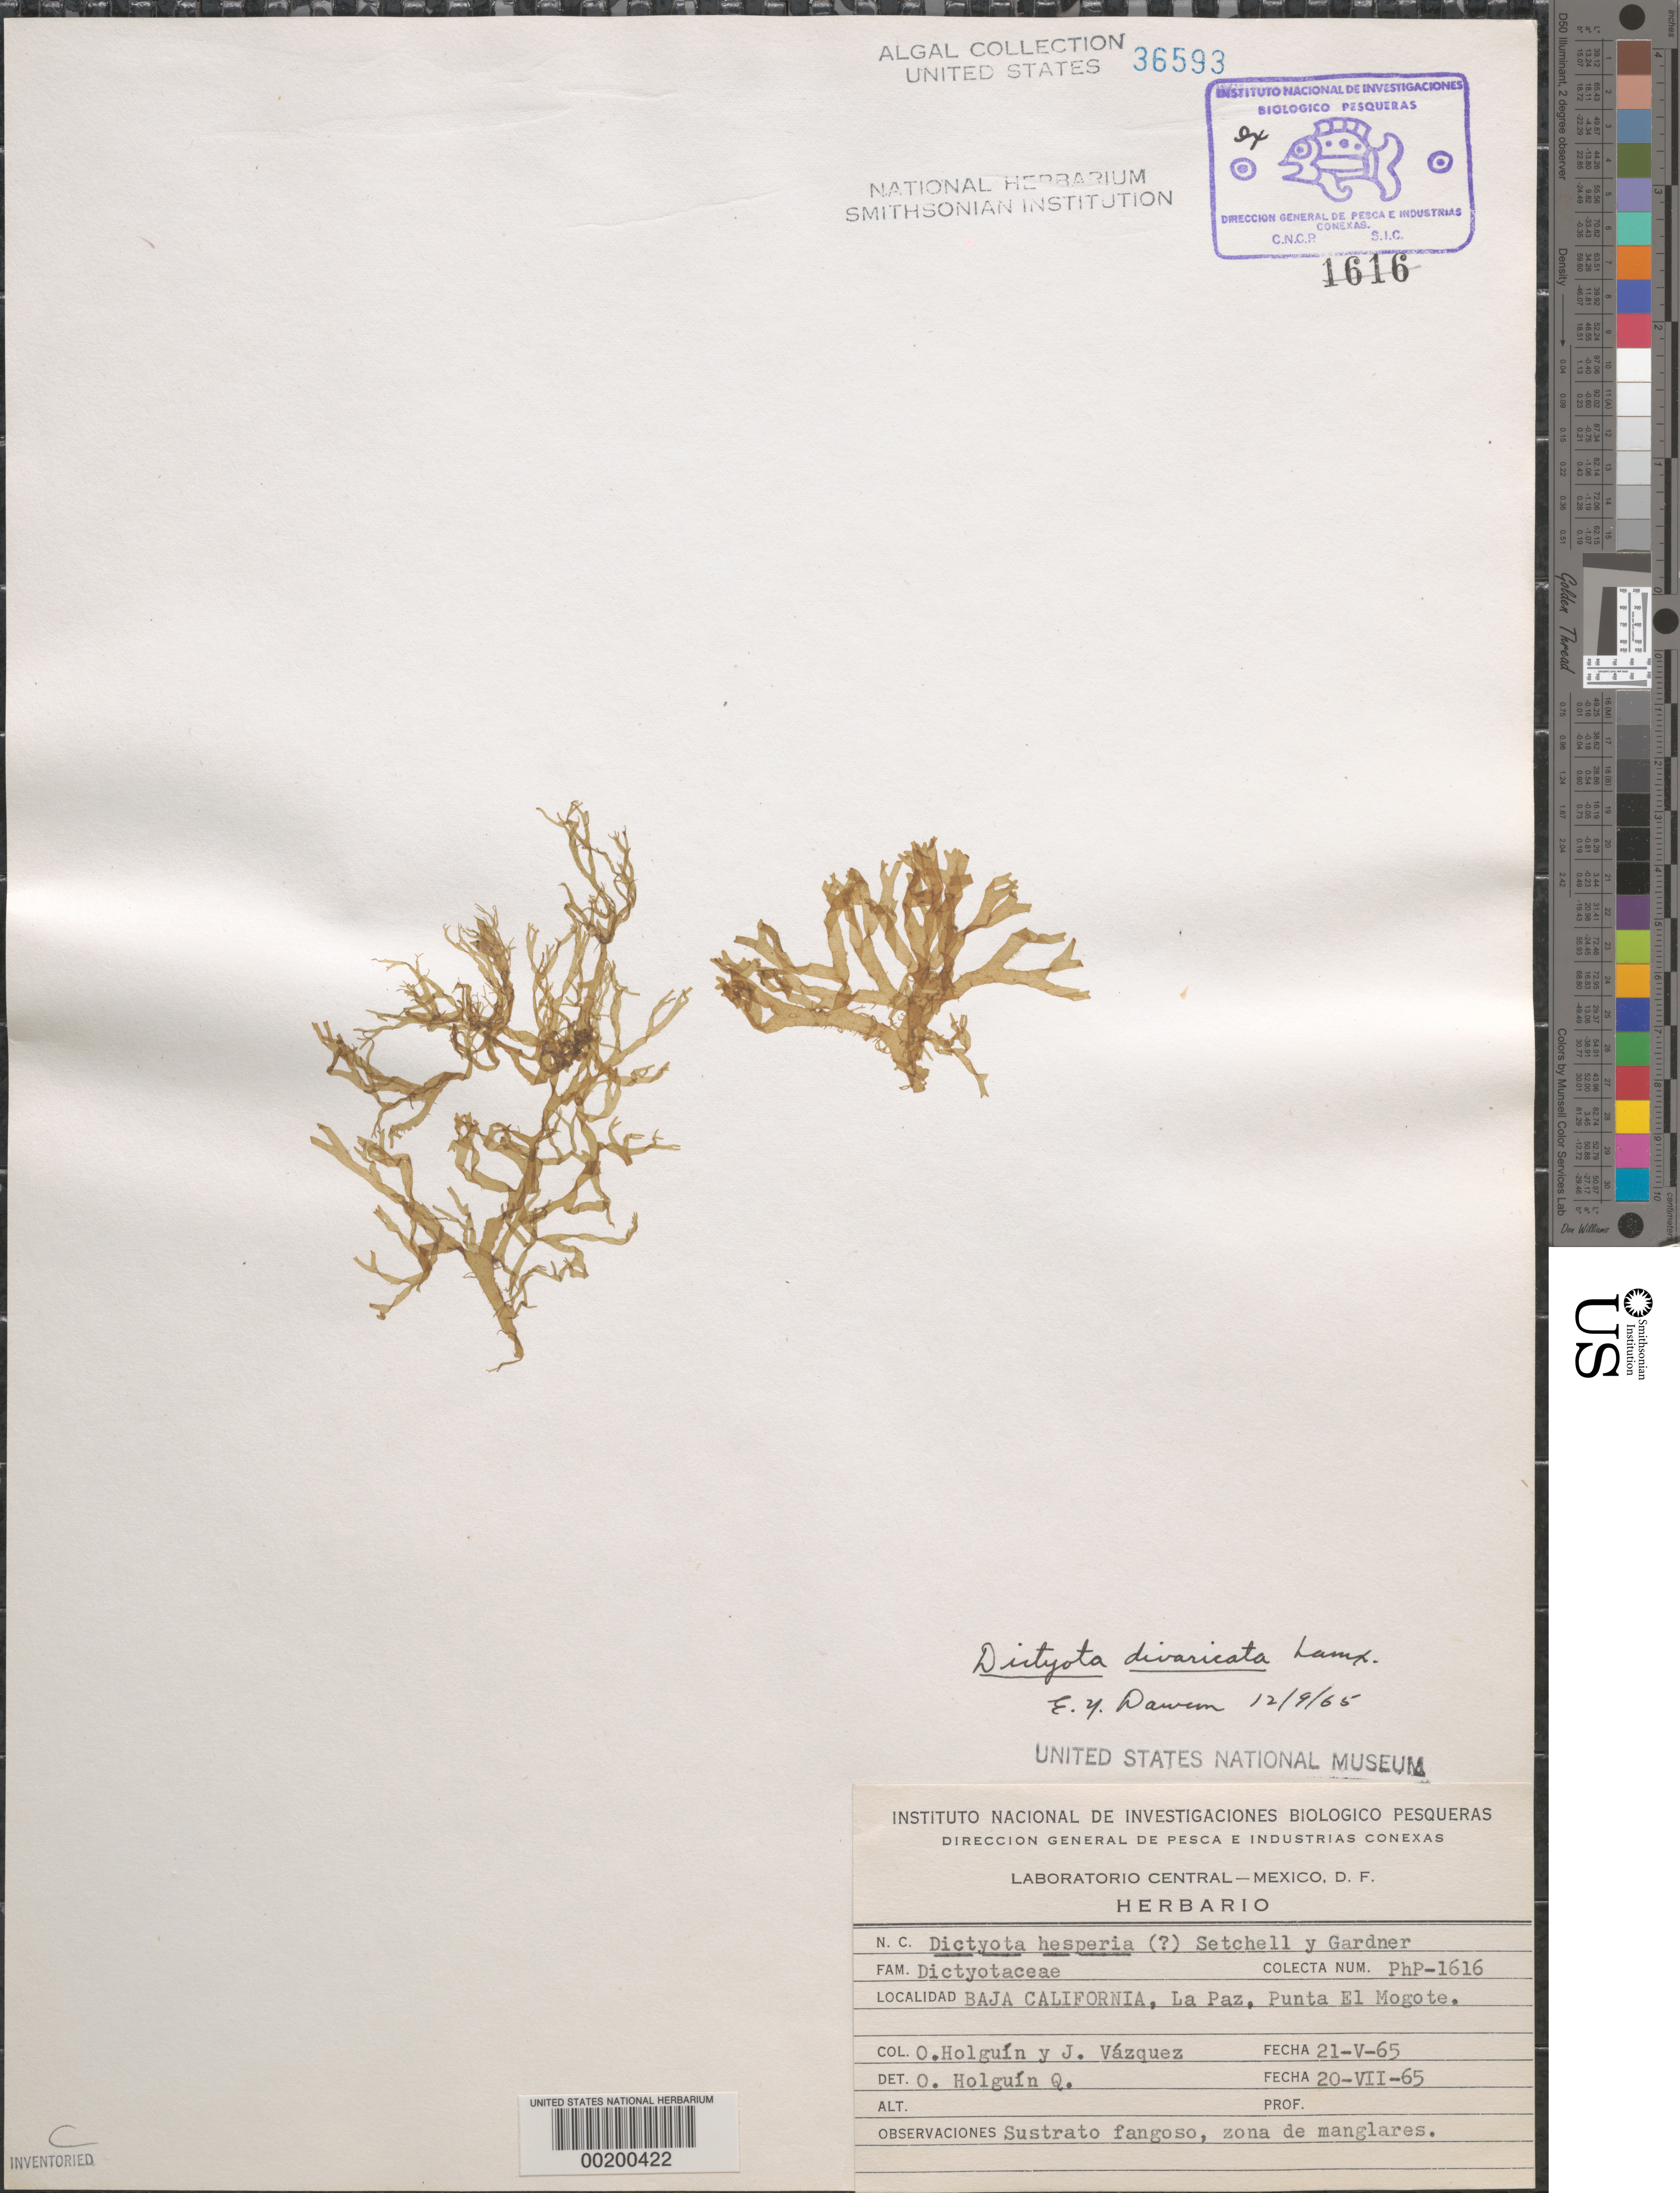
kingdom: Chromista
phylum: Ochrophyta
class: Phaeophyceae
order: Dictyotales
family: Dictyotaceae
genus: Dictyota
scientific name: Dictyota divaricata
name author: J.V.Lamouroux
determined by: Dawson, E. Y.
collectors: O. Holguin Q. & J. Vazquez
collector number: Php-1616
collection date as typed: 21 May 1965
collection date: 1965-05-21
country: Mexico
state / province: Baja California Sur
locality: La Paz, Punta El Mogote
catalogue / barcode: US 36593